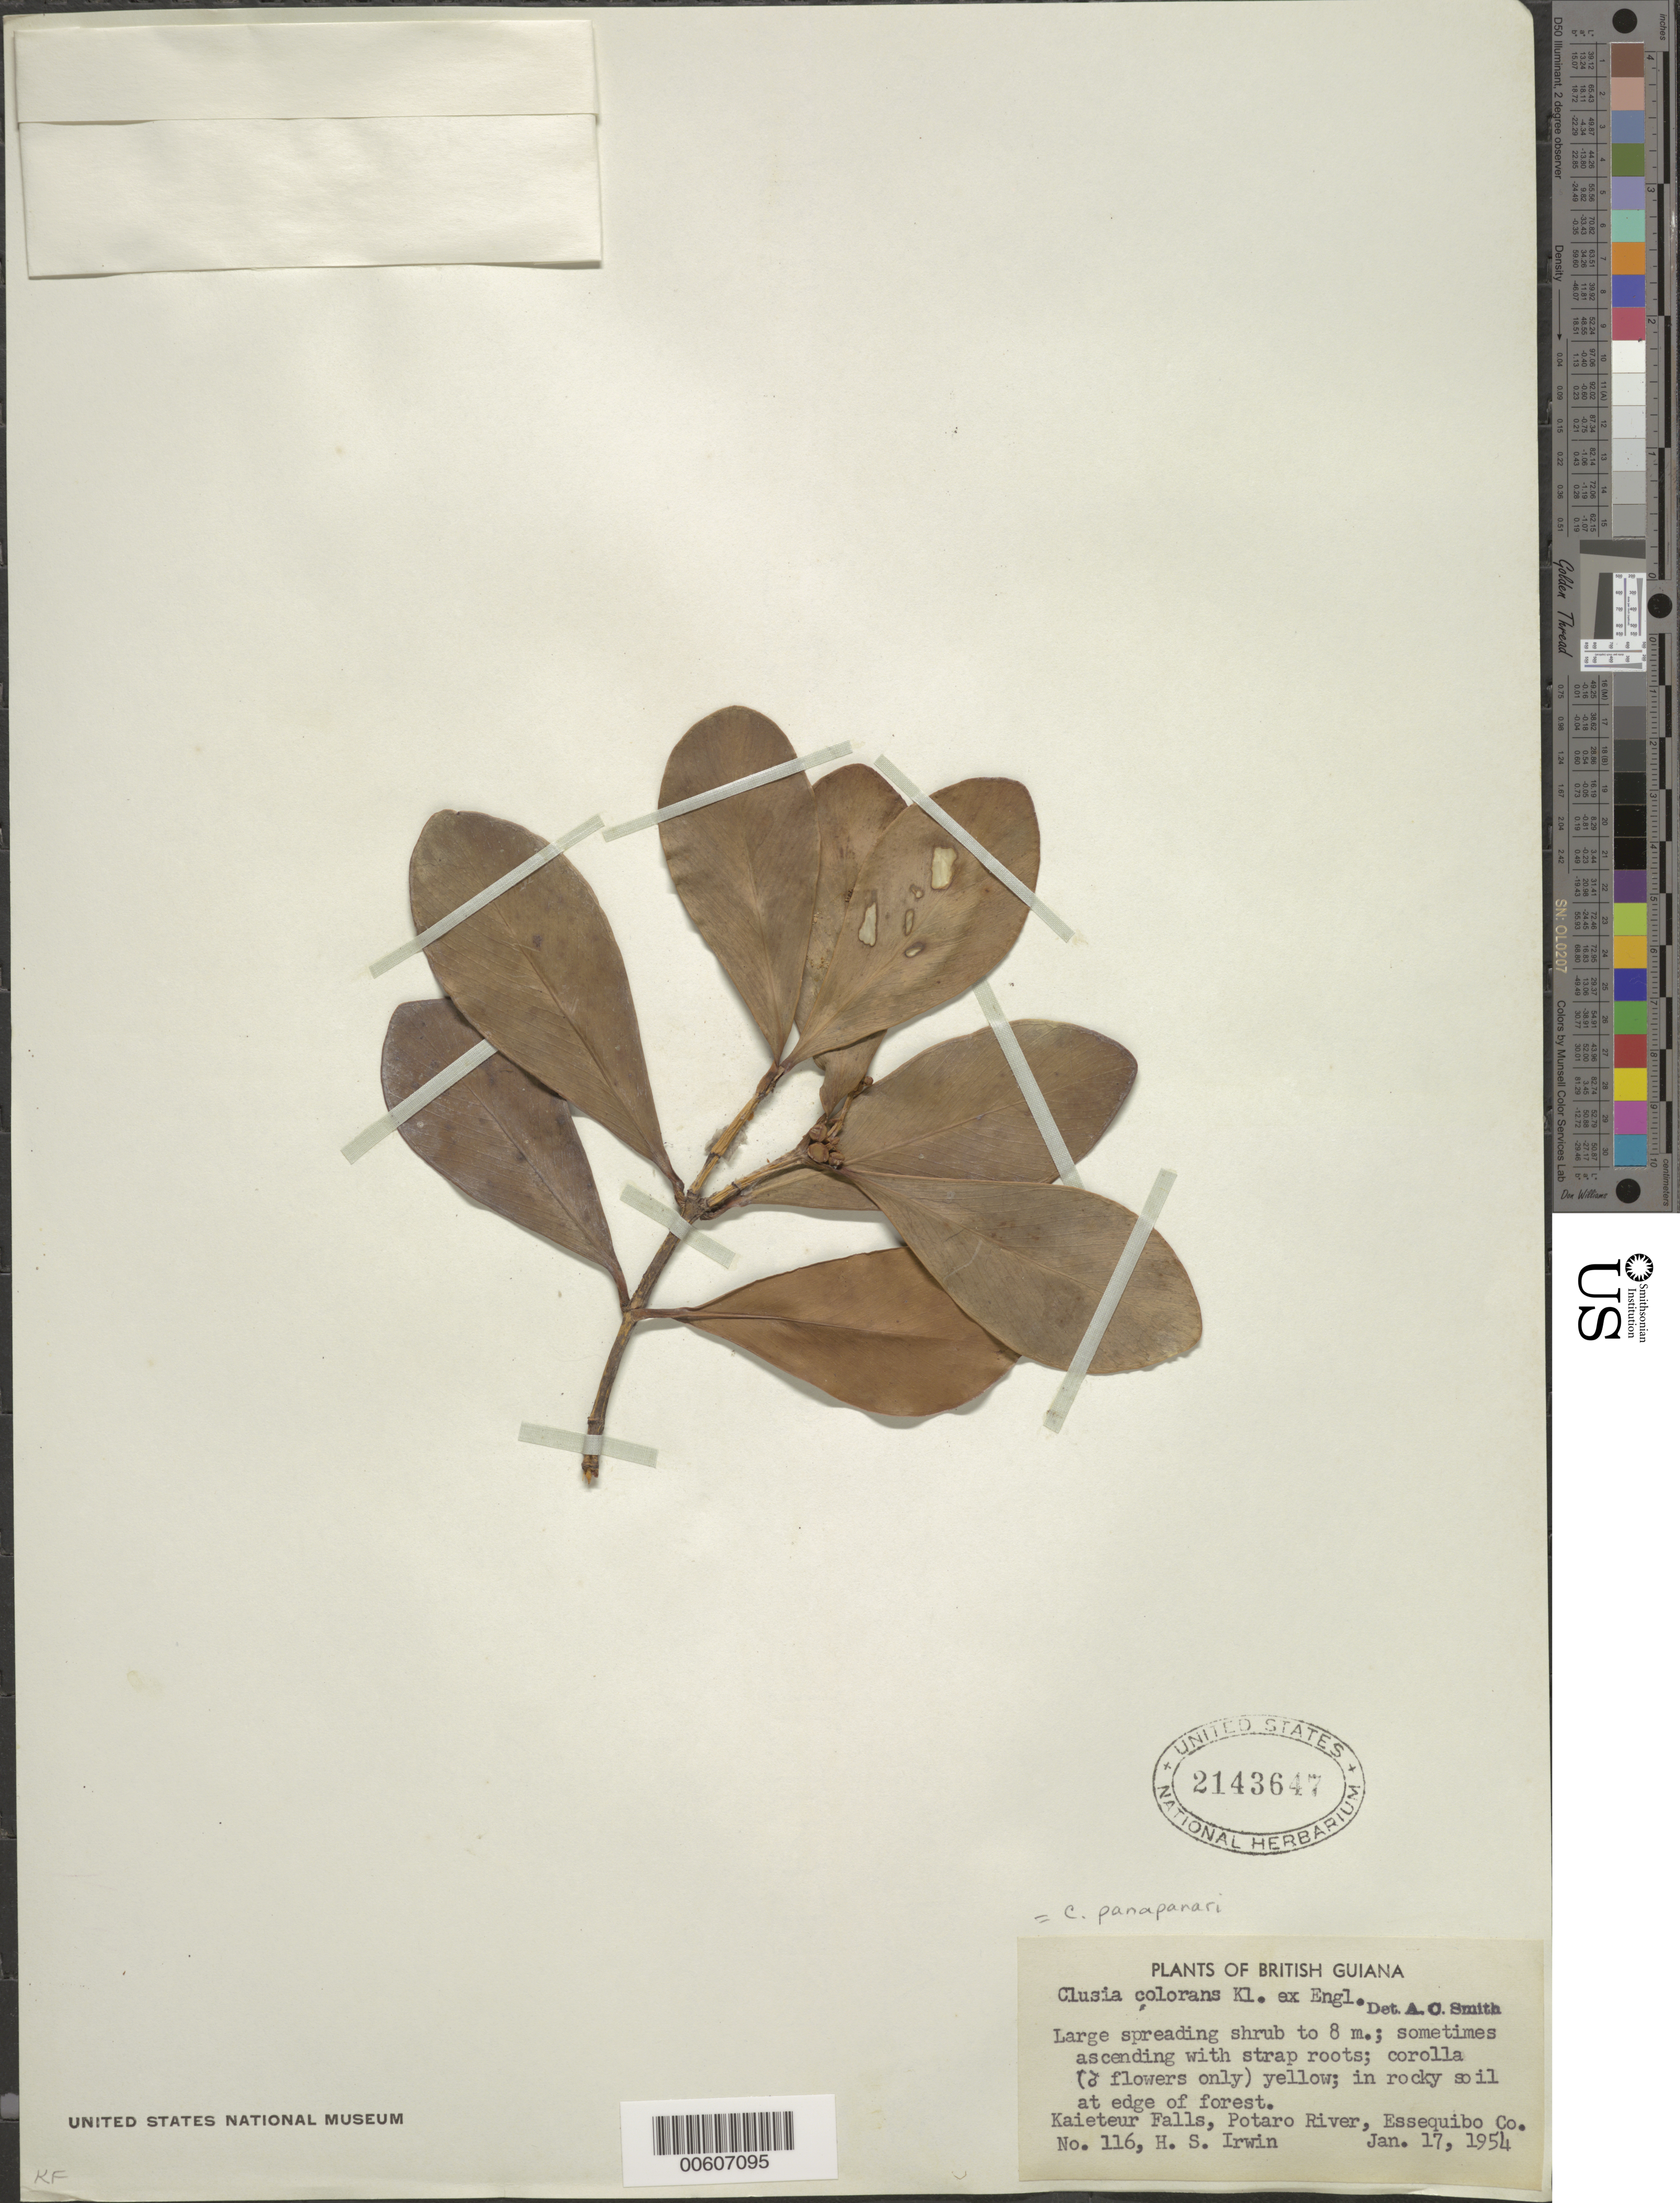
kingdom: Plantae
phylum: Tracheophyta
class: Magnoliopsida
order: Malpighiales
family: Clusiaceae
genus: Clusia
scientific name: Clusia panapanari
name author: (Aubl.) Choisy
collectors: H. Irwin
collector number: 116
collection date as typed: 17-Jan-54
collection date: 1954-01-17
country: Guyana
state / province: Potaro-Siparuni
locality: Kaieteur Falls, Potaro R.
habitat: Rocky soil at edge of forest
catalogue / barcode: US 2143647